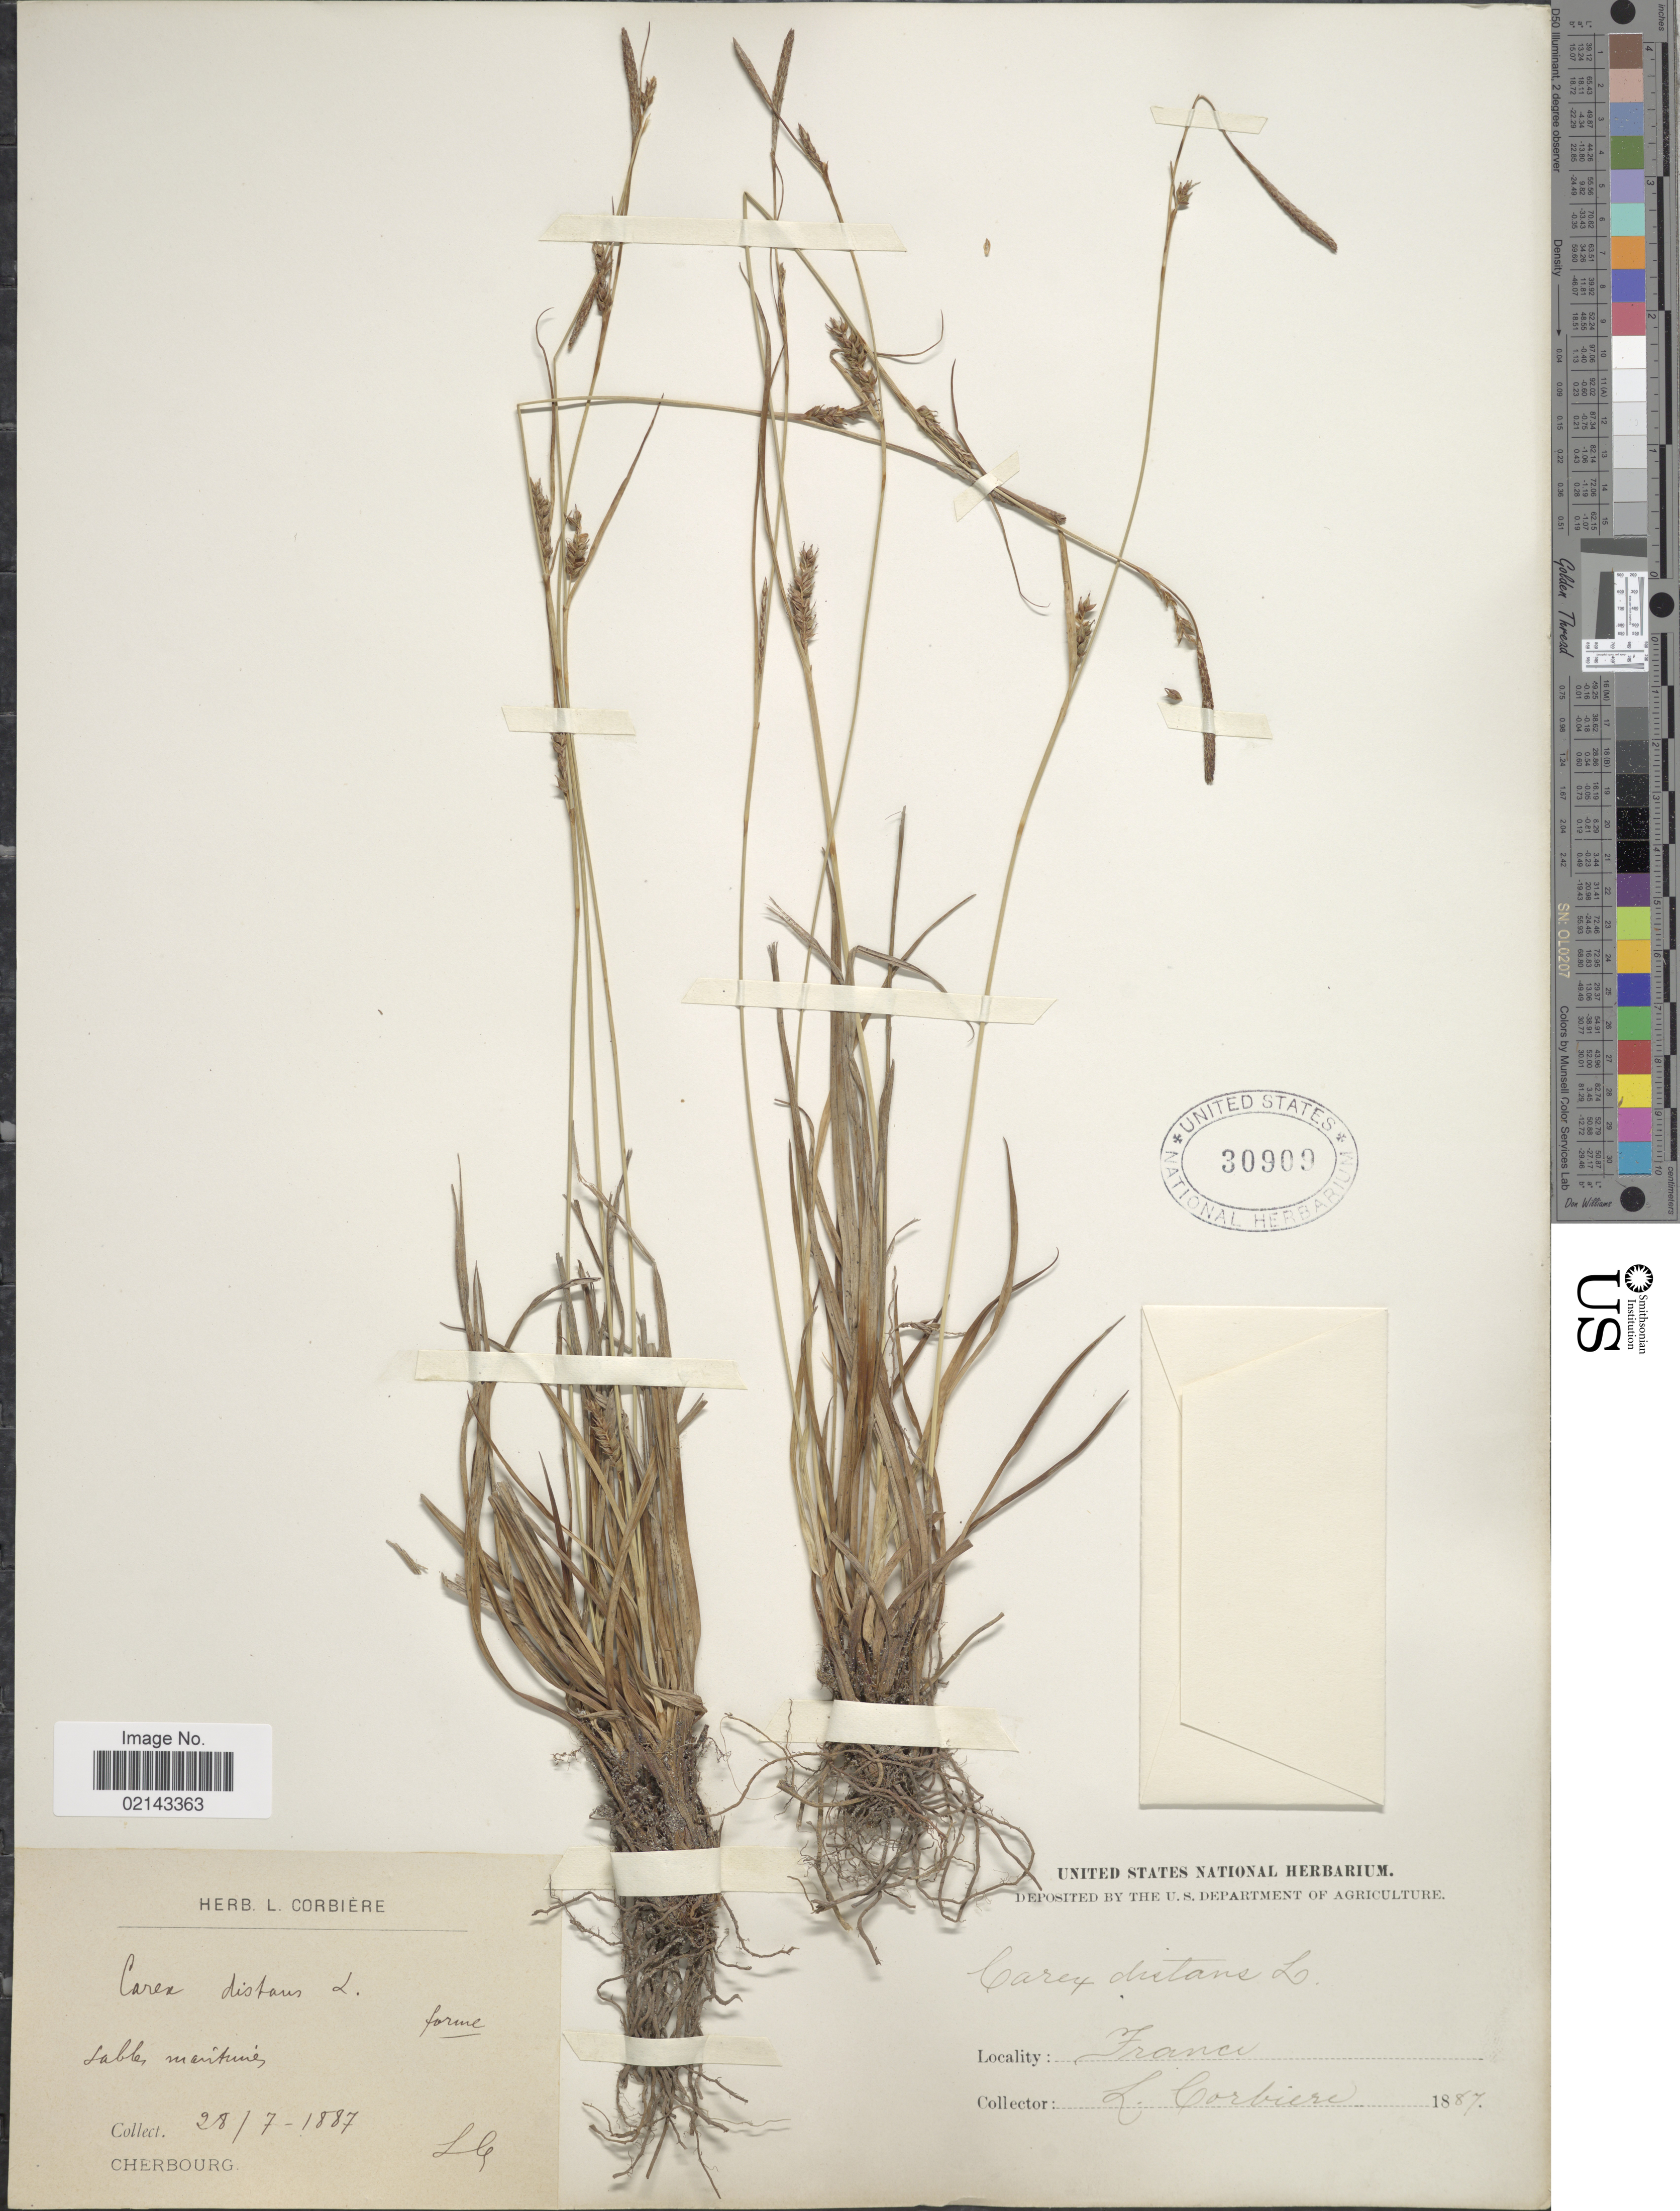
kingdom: Plantae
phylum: Tracheophyta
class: Liliopsida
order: Poales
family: Cyperaceae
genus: Carex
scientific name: Carex distans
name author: L.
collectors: L. Corbière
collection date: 1887-07-28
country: France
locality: Sables maritimes [interpreted]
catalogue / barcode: US 30909